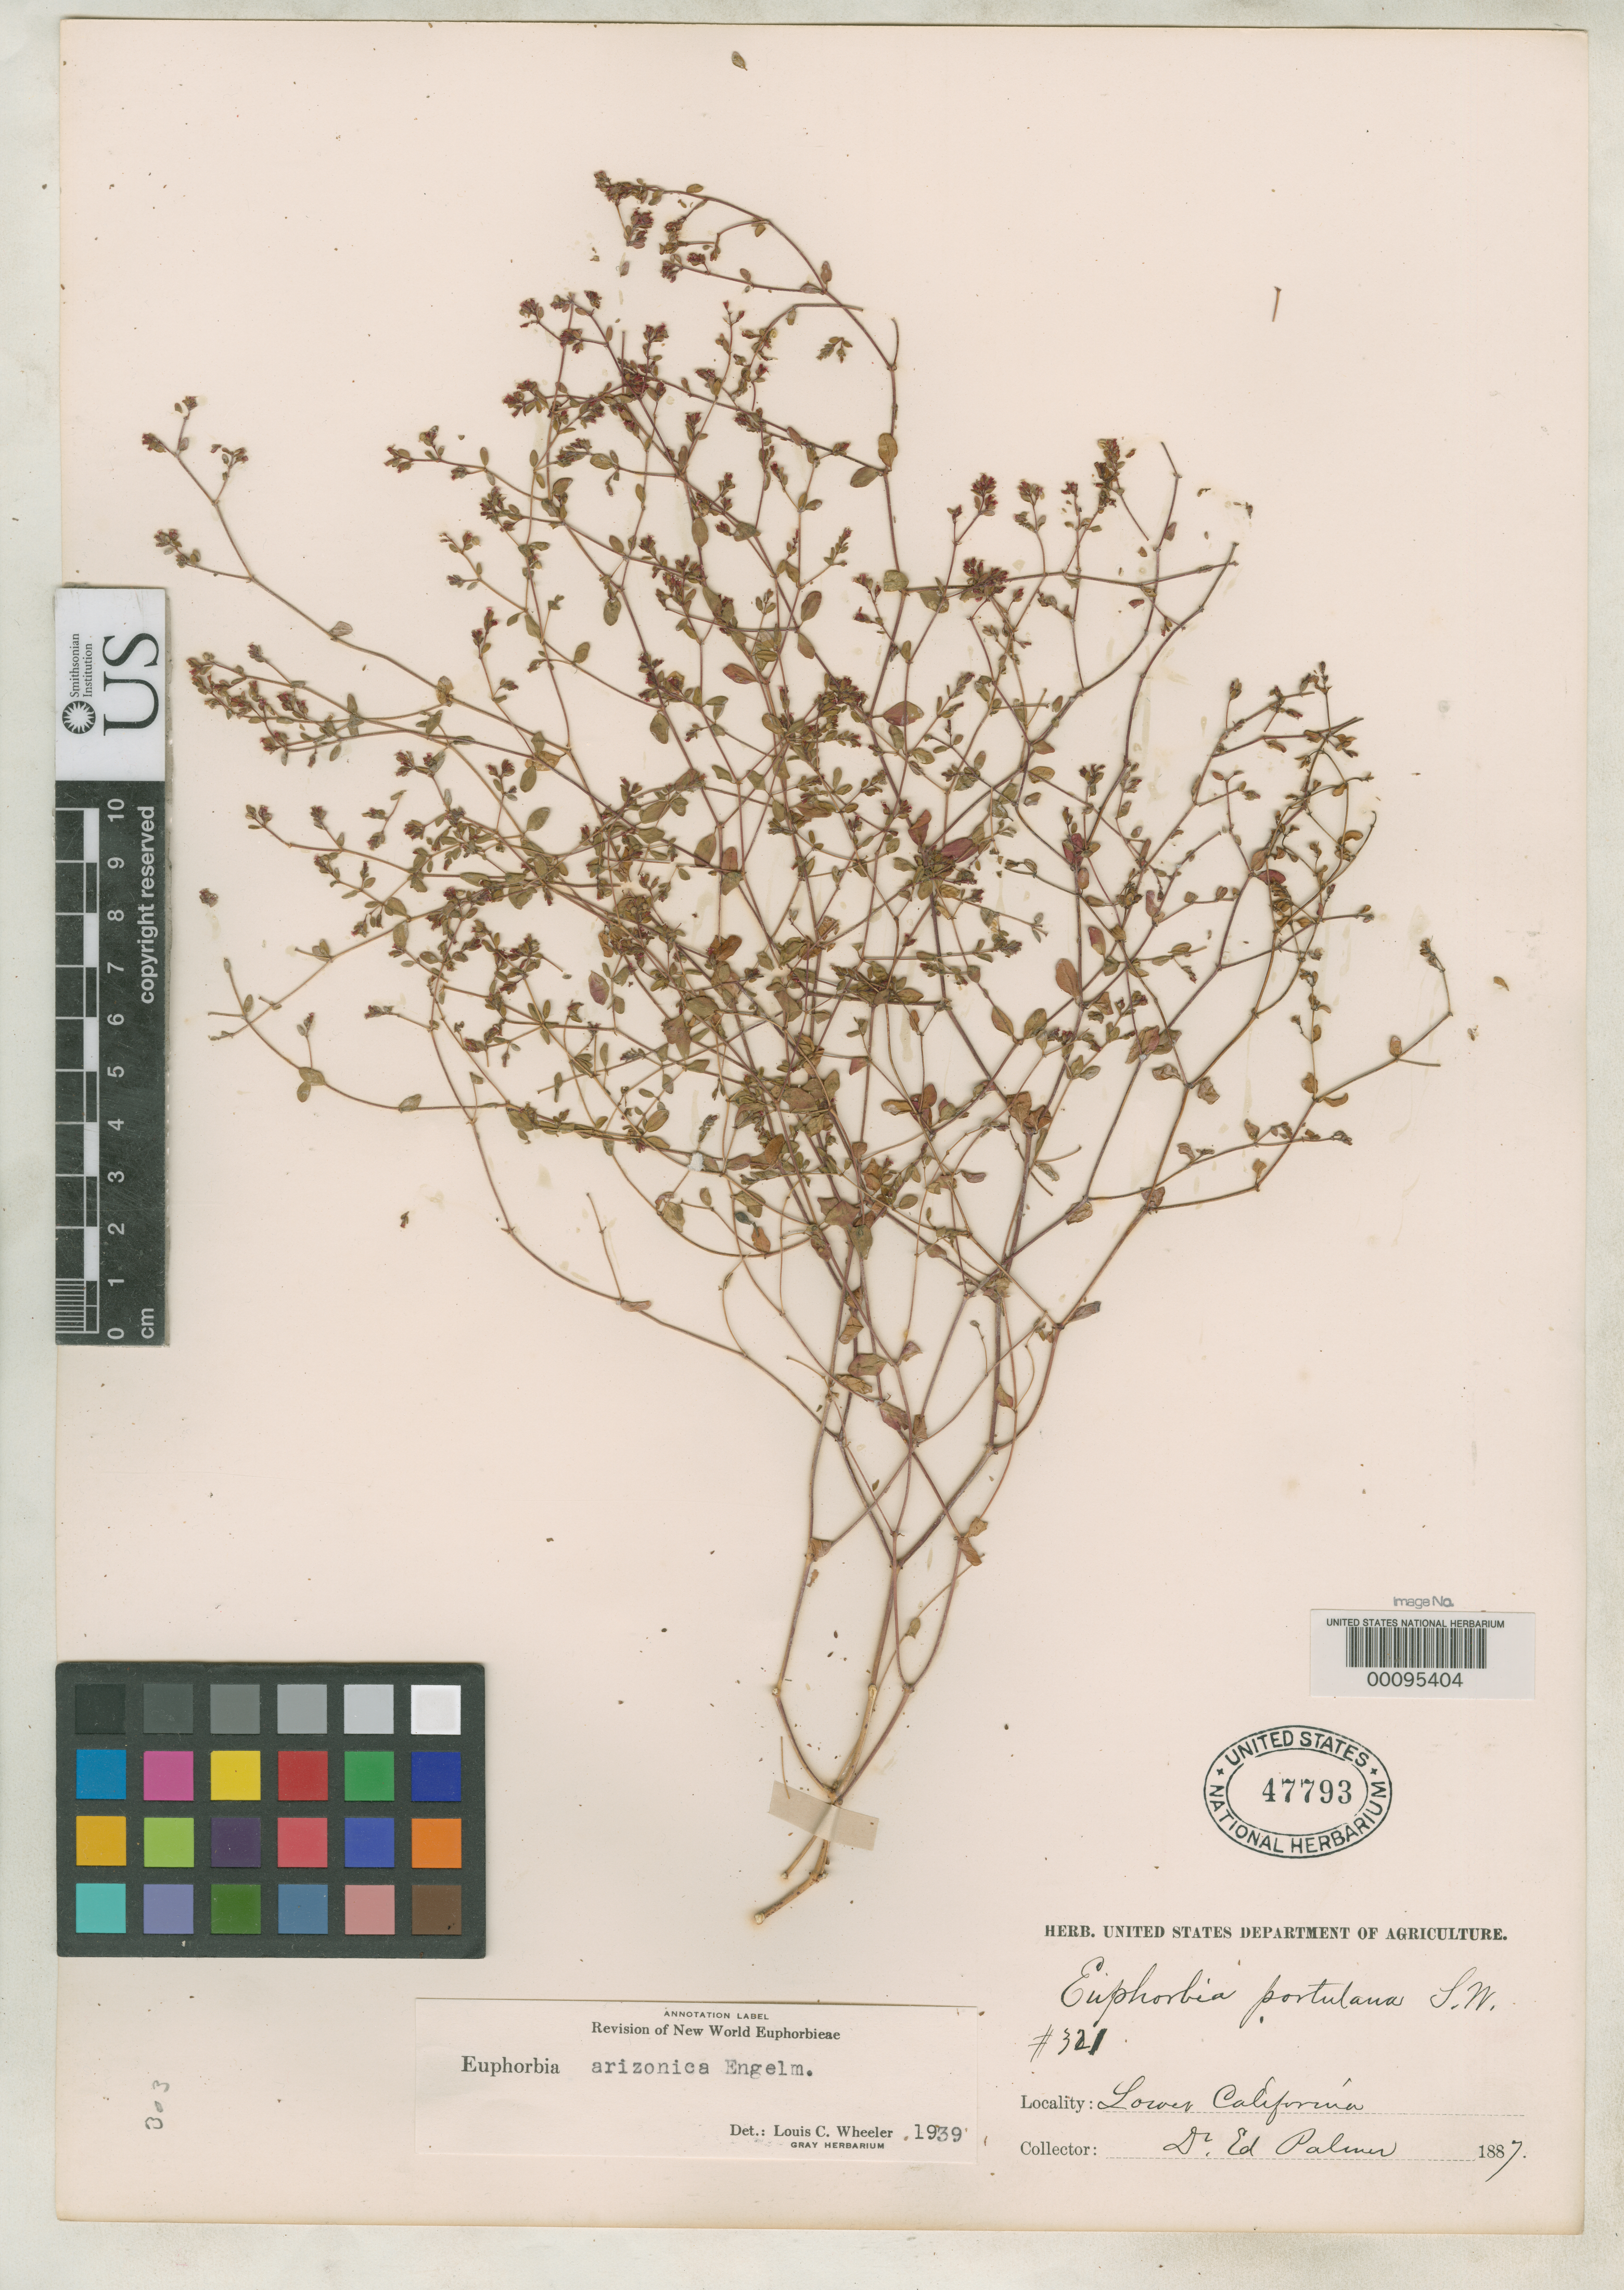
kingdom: Plantae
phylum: Tracheophyta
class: Magnoliopsida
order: Malpighiales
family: Euphorbiaceae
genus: Euphorbia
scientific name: Euphorbia portulana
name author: S. Watson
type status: Type Collection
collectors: E. Palmer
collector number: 321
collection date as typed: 1887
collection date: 1887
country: Mexico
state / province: Sonora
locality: Island in Guaymas Harbor.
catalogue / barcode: US 47793